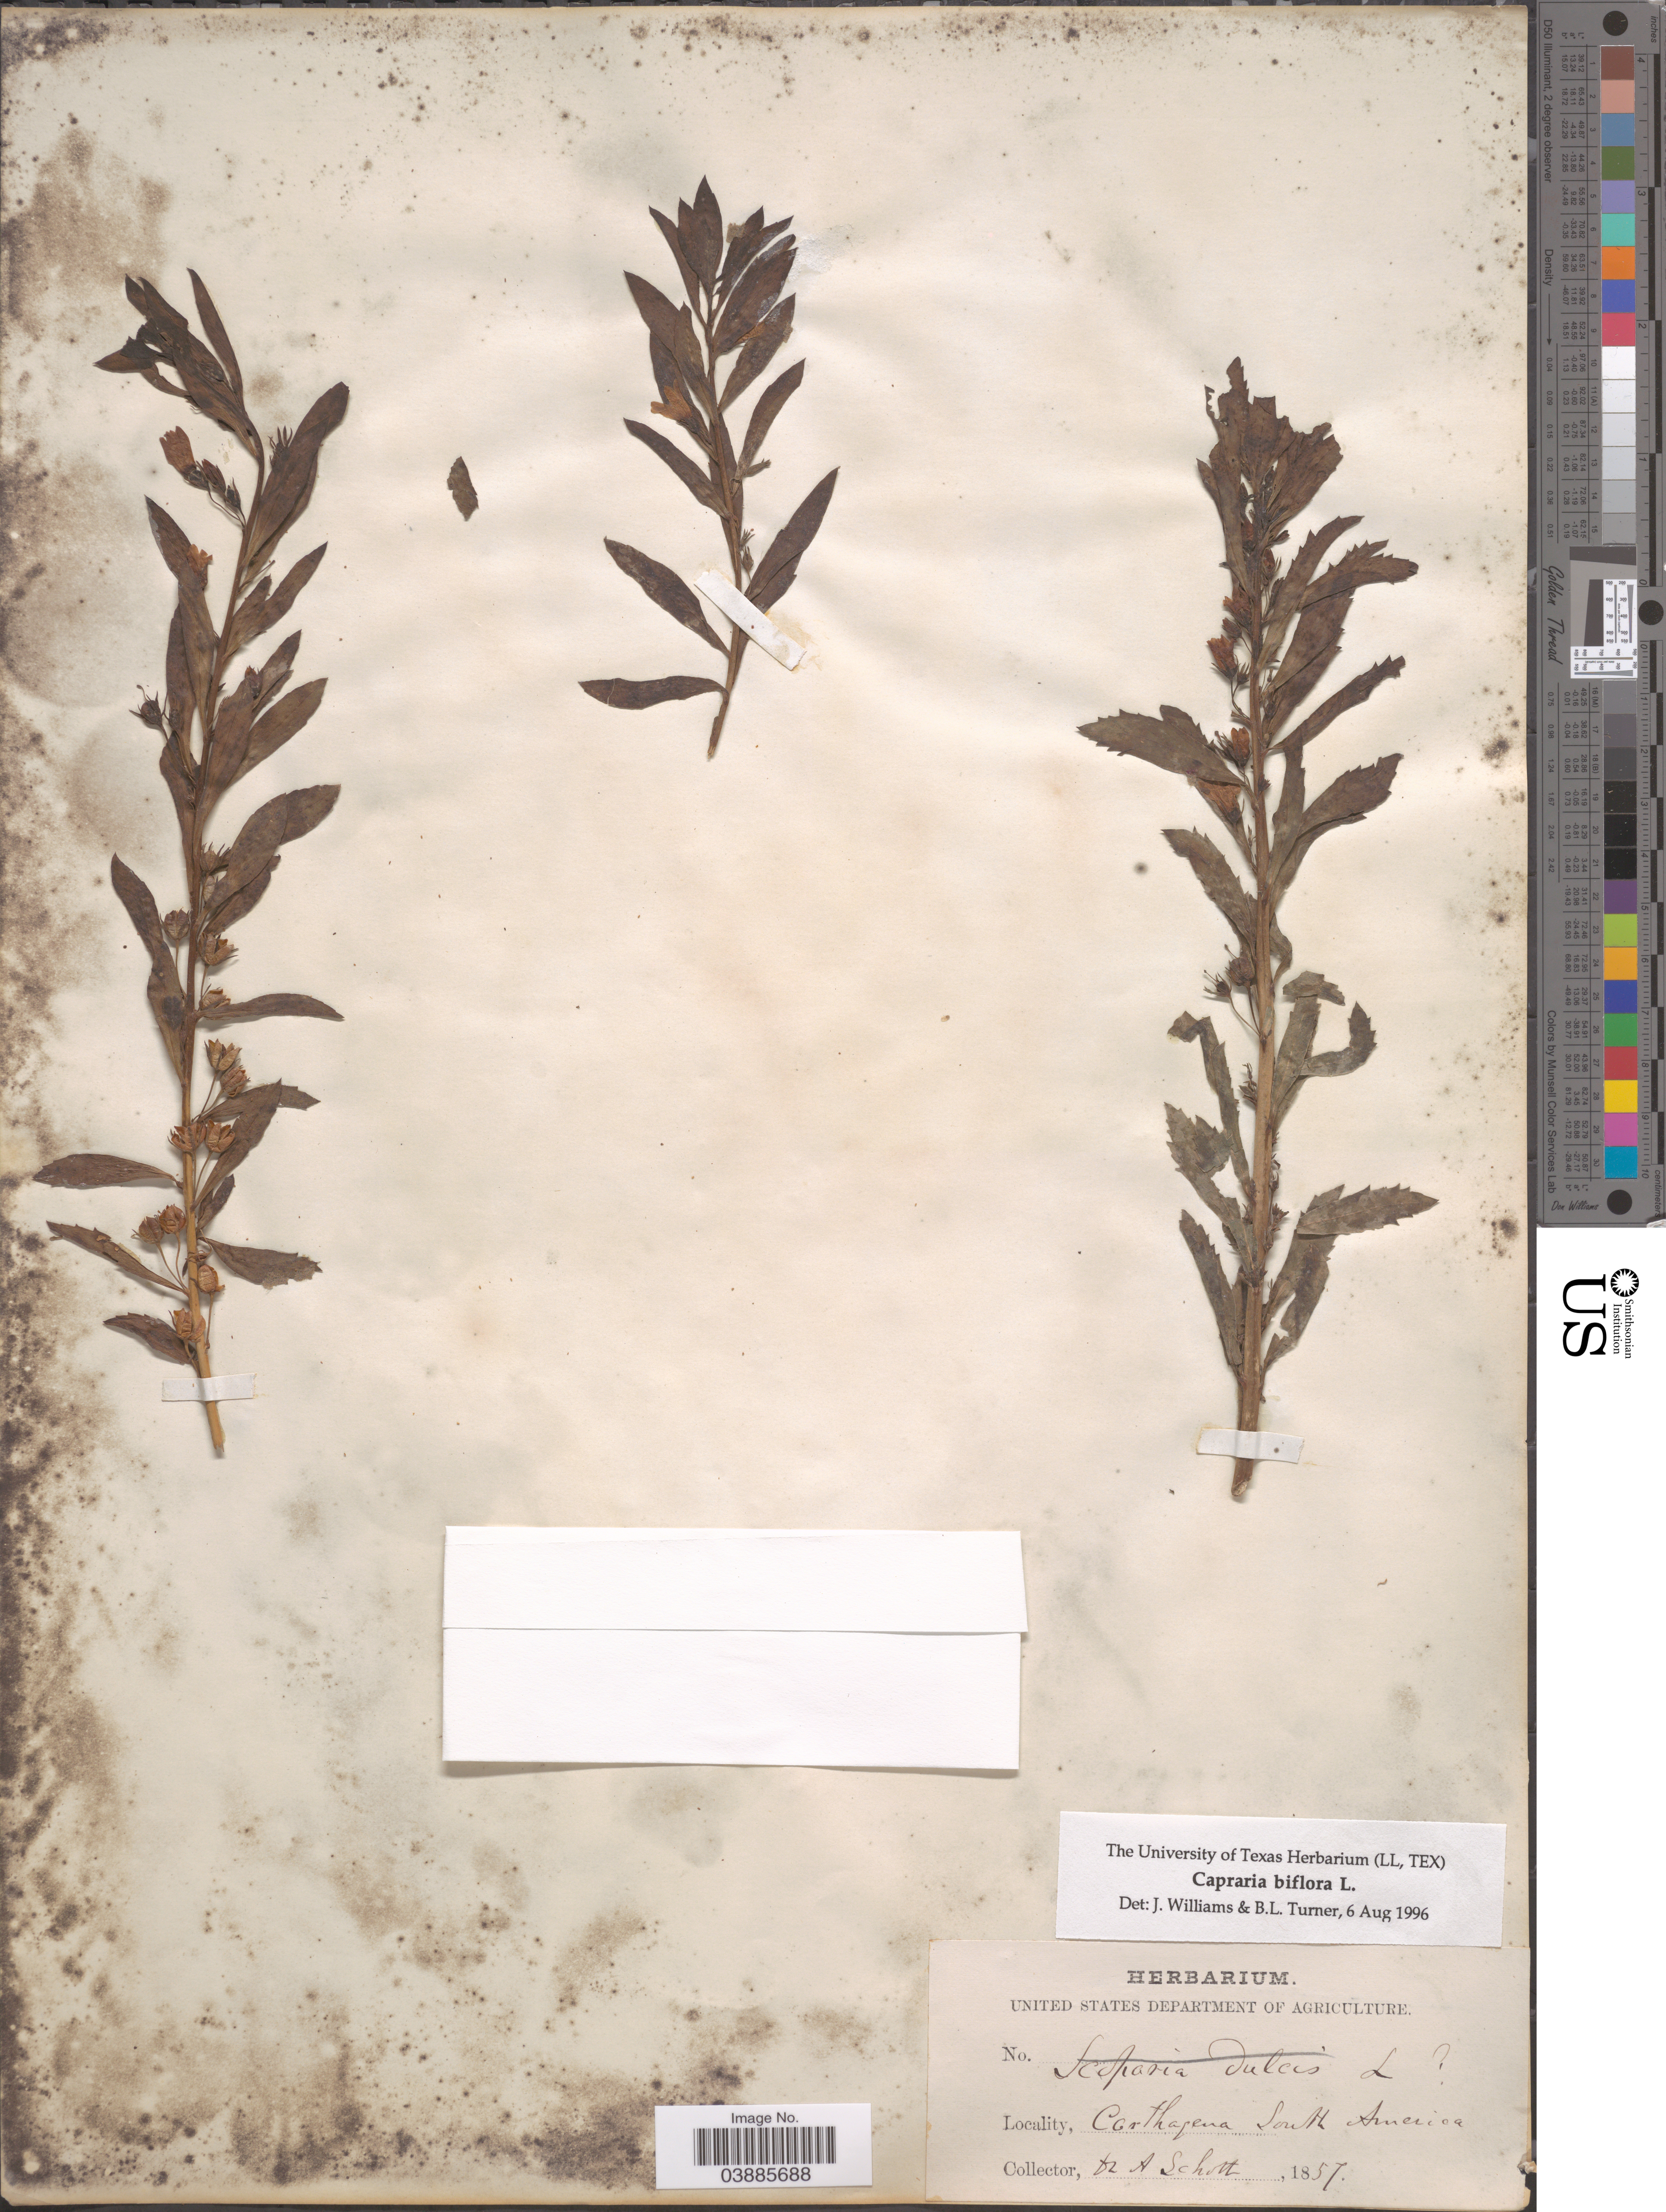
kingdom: Plantae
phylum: Tracheophyta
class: Magnoliopsida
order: Lamiales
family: Scrophulariaceae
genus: Capraria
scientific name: Capraria biflora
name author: L.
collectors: A. Schott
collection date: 1857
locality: Carthagena. South America.